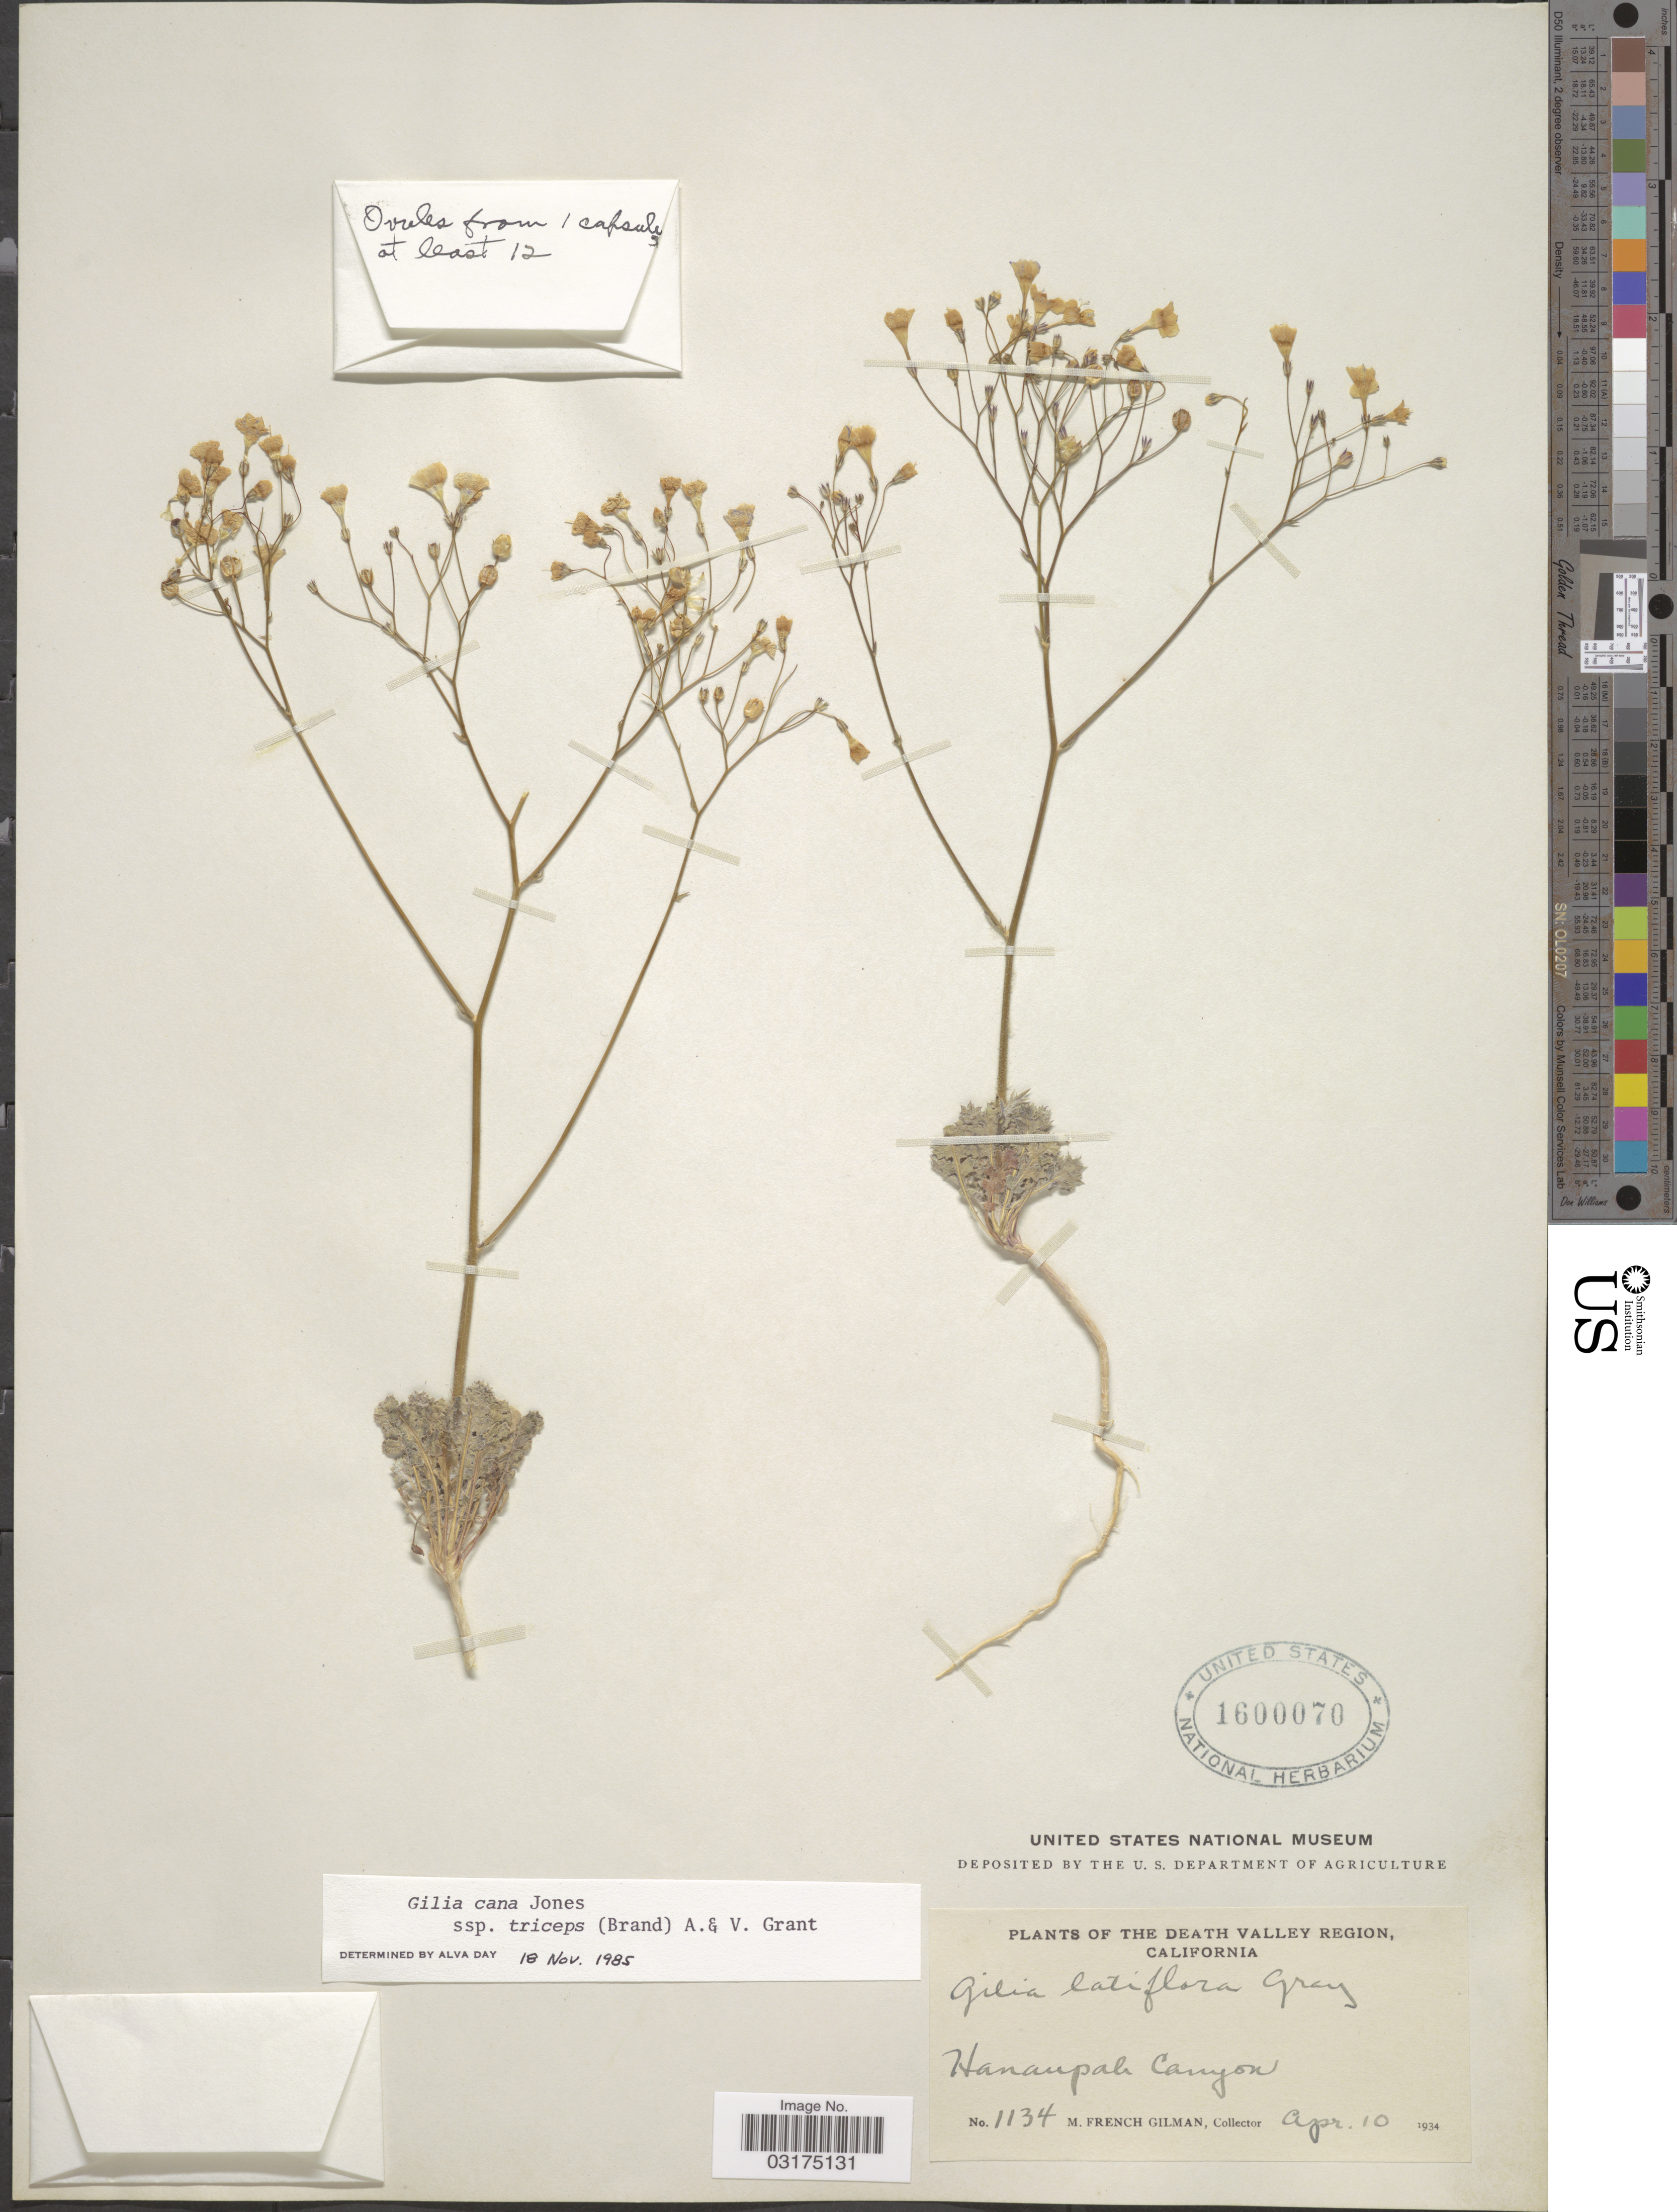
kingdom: Plantae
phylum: Tracheophyta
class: Magnoliopsida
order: Ericales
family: Polemoniaceae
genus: Gilia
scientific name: Gilia cana subsp. triceps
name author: (Brand) A.D. Grant & V.E. Grant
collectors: M. F. Gilman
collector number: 1134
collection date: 1934-04-10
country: United States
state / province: California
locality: The Death Valley Region, Hanaupah Canyon.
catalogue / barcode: US 1600070